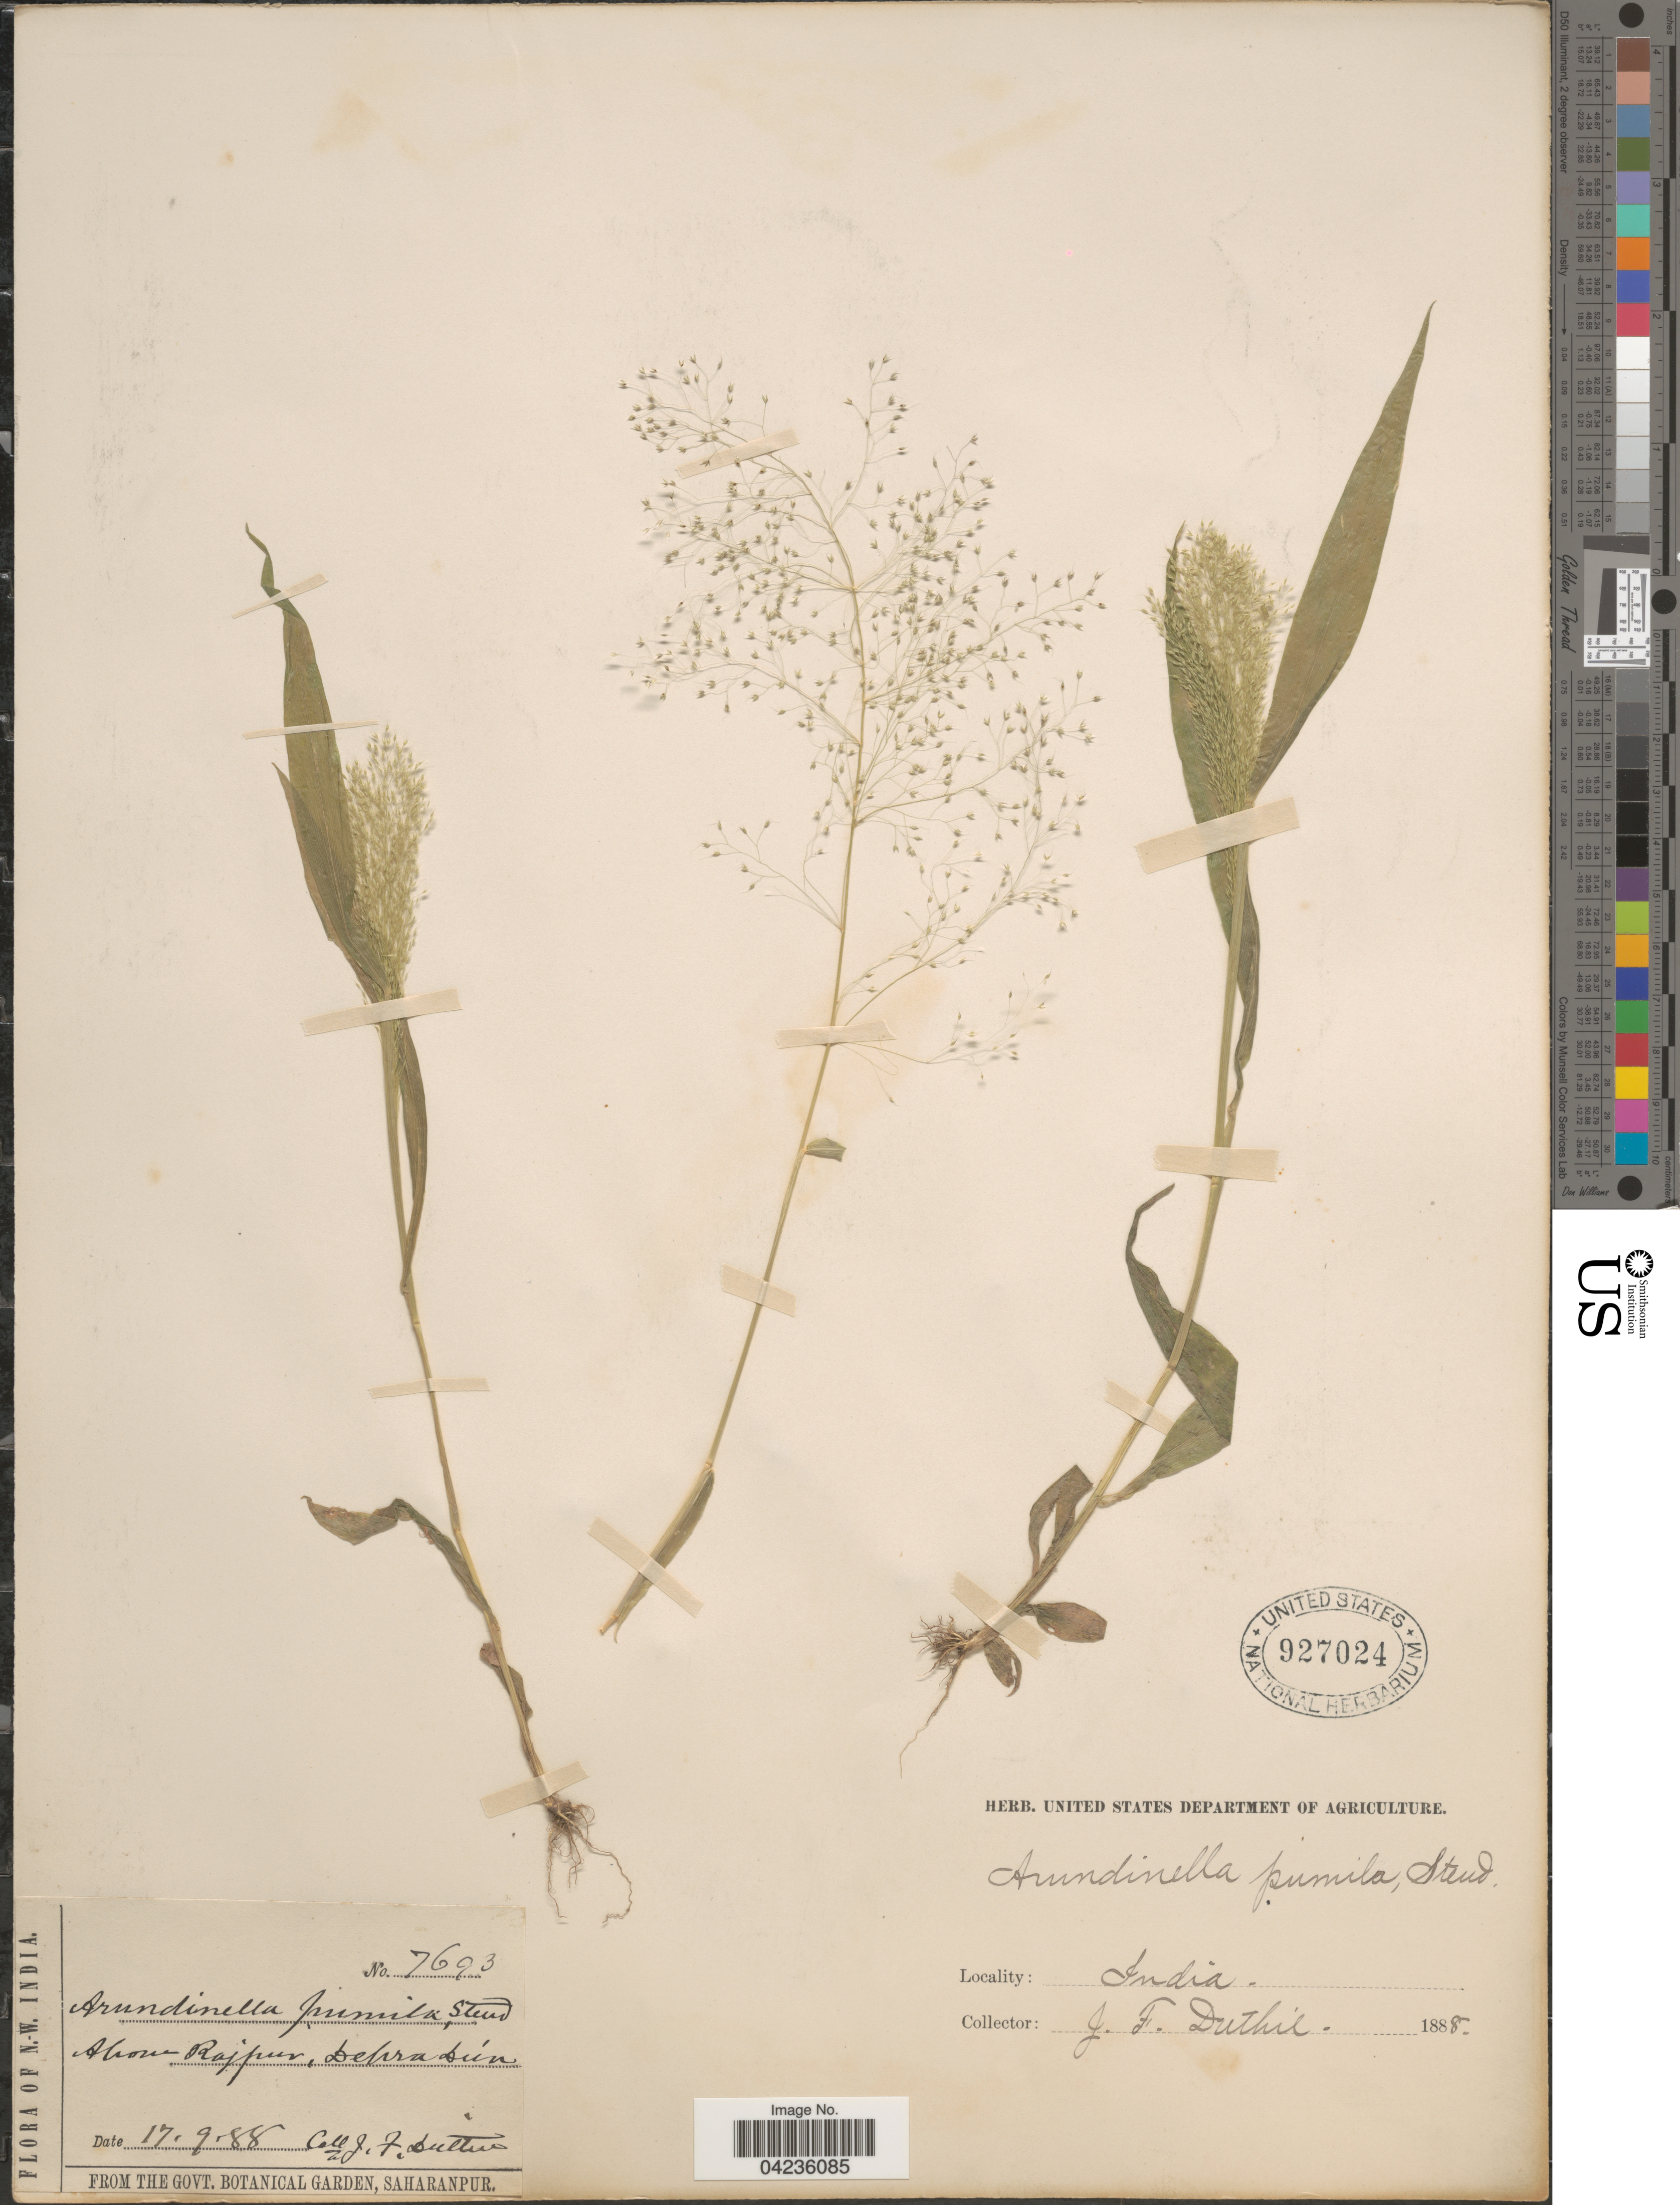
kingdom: Plantae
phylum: Tracheophyta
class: Liliopsida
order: Poales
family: Poaceae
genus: Arundinella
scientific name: Arundinella pumila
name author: (Hochst. ex A. Rich.) Steud.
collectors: J. F. Duthie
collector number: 7693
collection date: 1888-09-17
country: India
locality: N.-W. India. Above Rajpur, Dehra Dún.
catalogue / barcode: US 927024